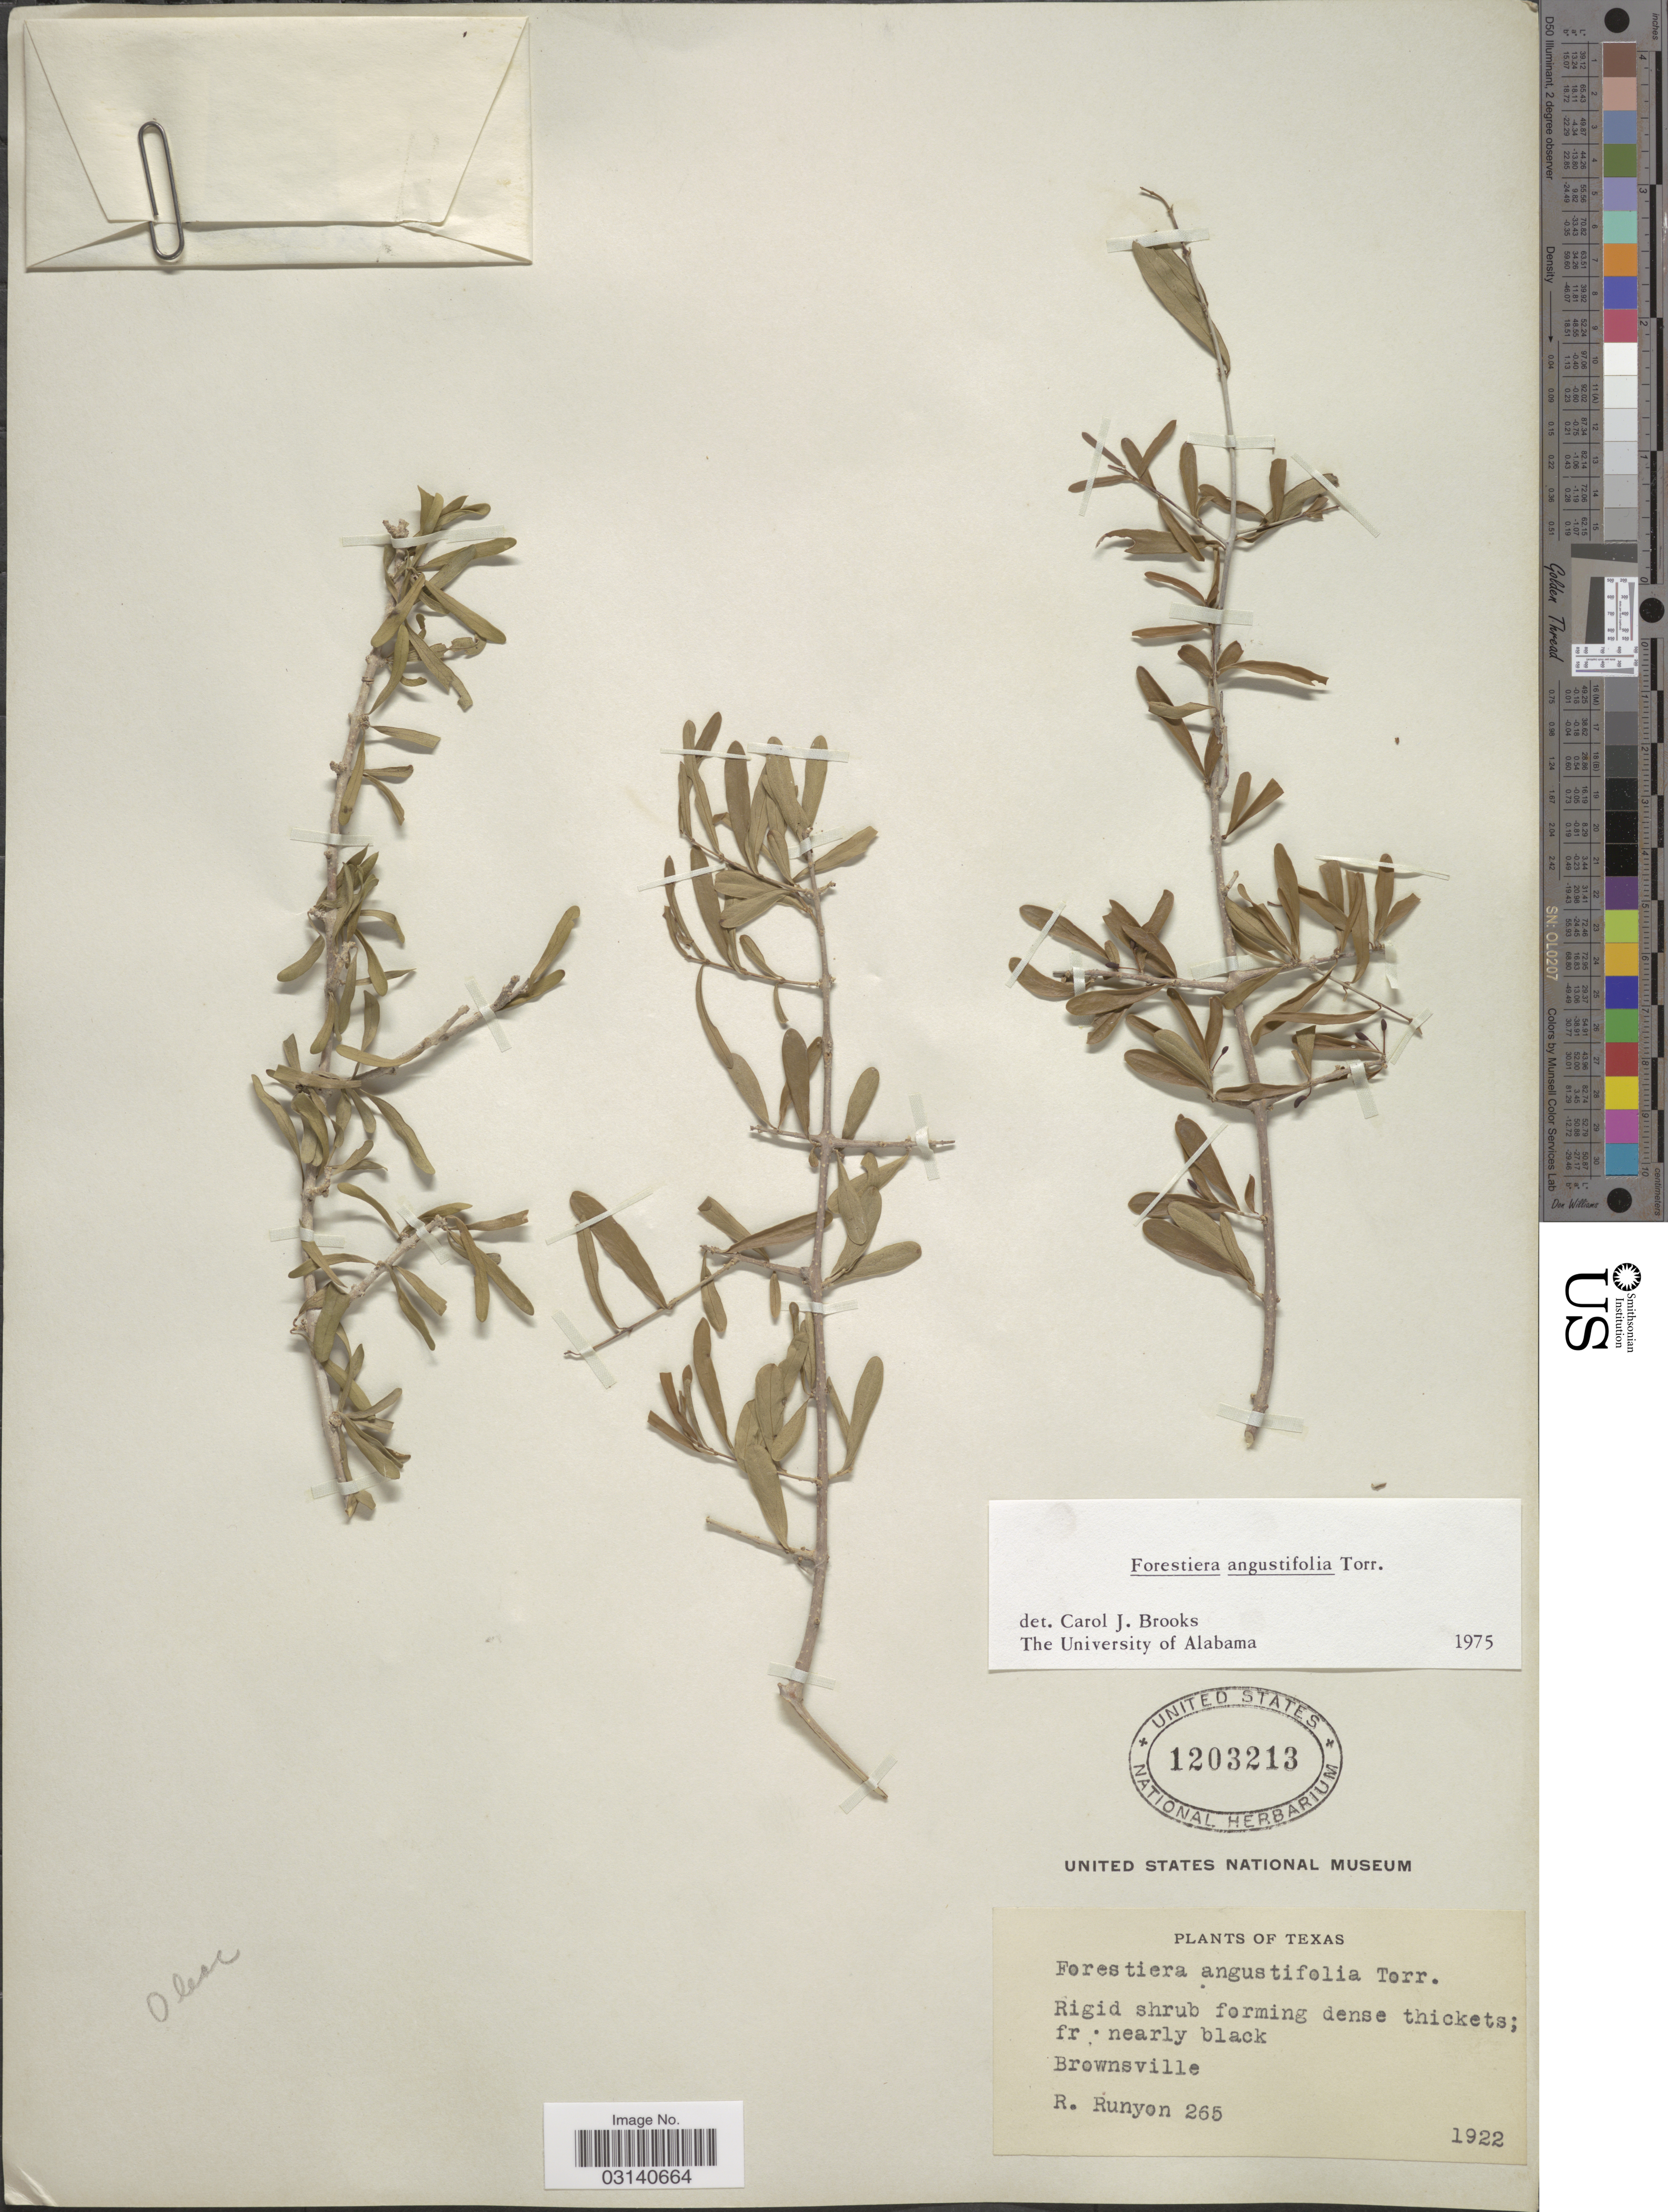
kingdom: Plantae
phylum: Tracheophyta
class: Magnoliopsida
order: Lamiales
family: Oleaceae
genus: Forestiera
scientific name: Forestiera angustifolia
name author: Torr.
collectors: R. Runyon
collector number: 265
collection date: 1922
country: United States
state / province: Texas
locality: Brownsville.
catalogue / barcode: US 1203213